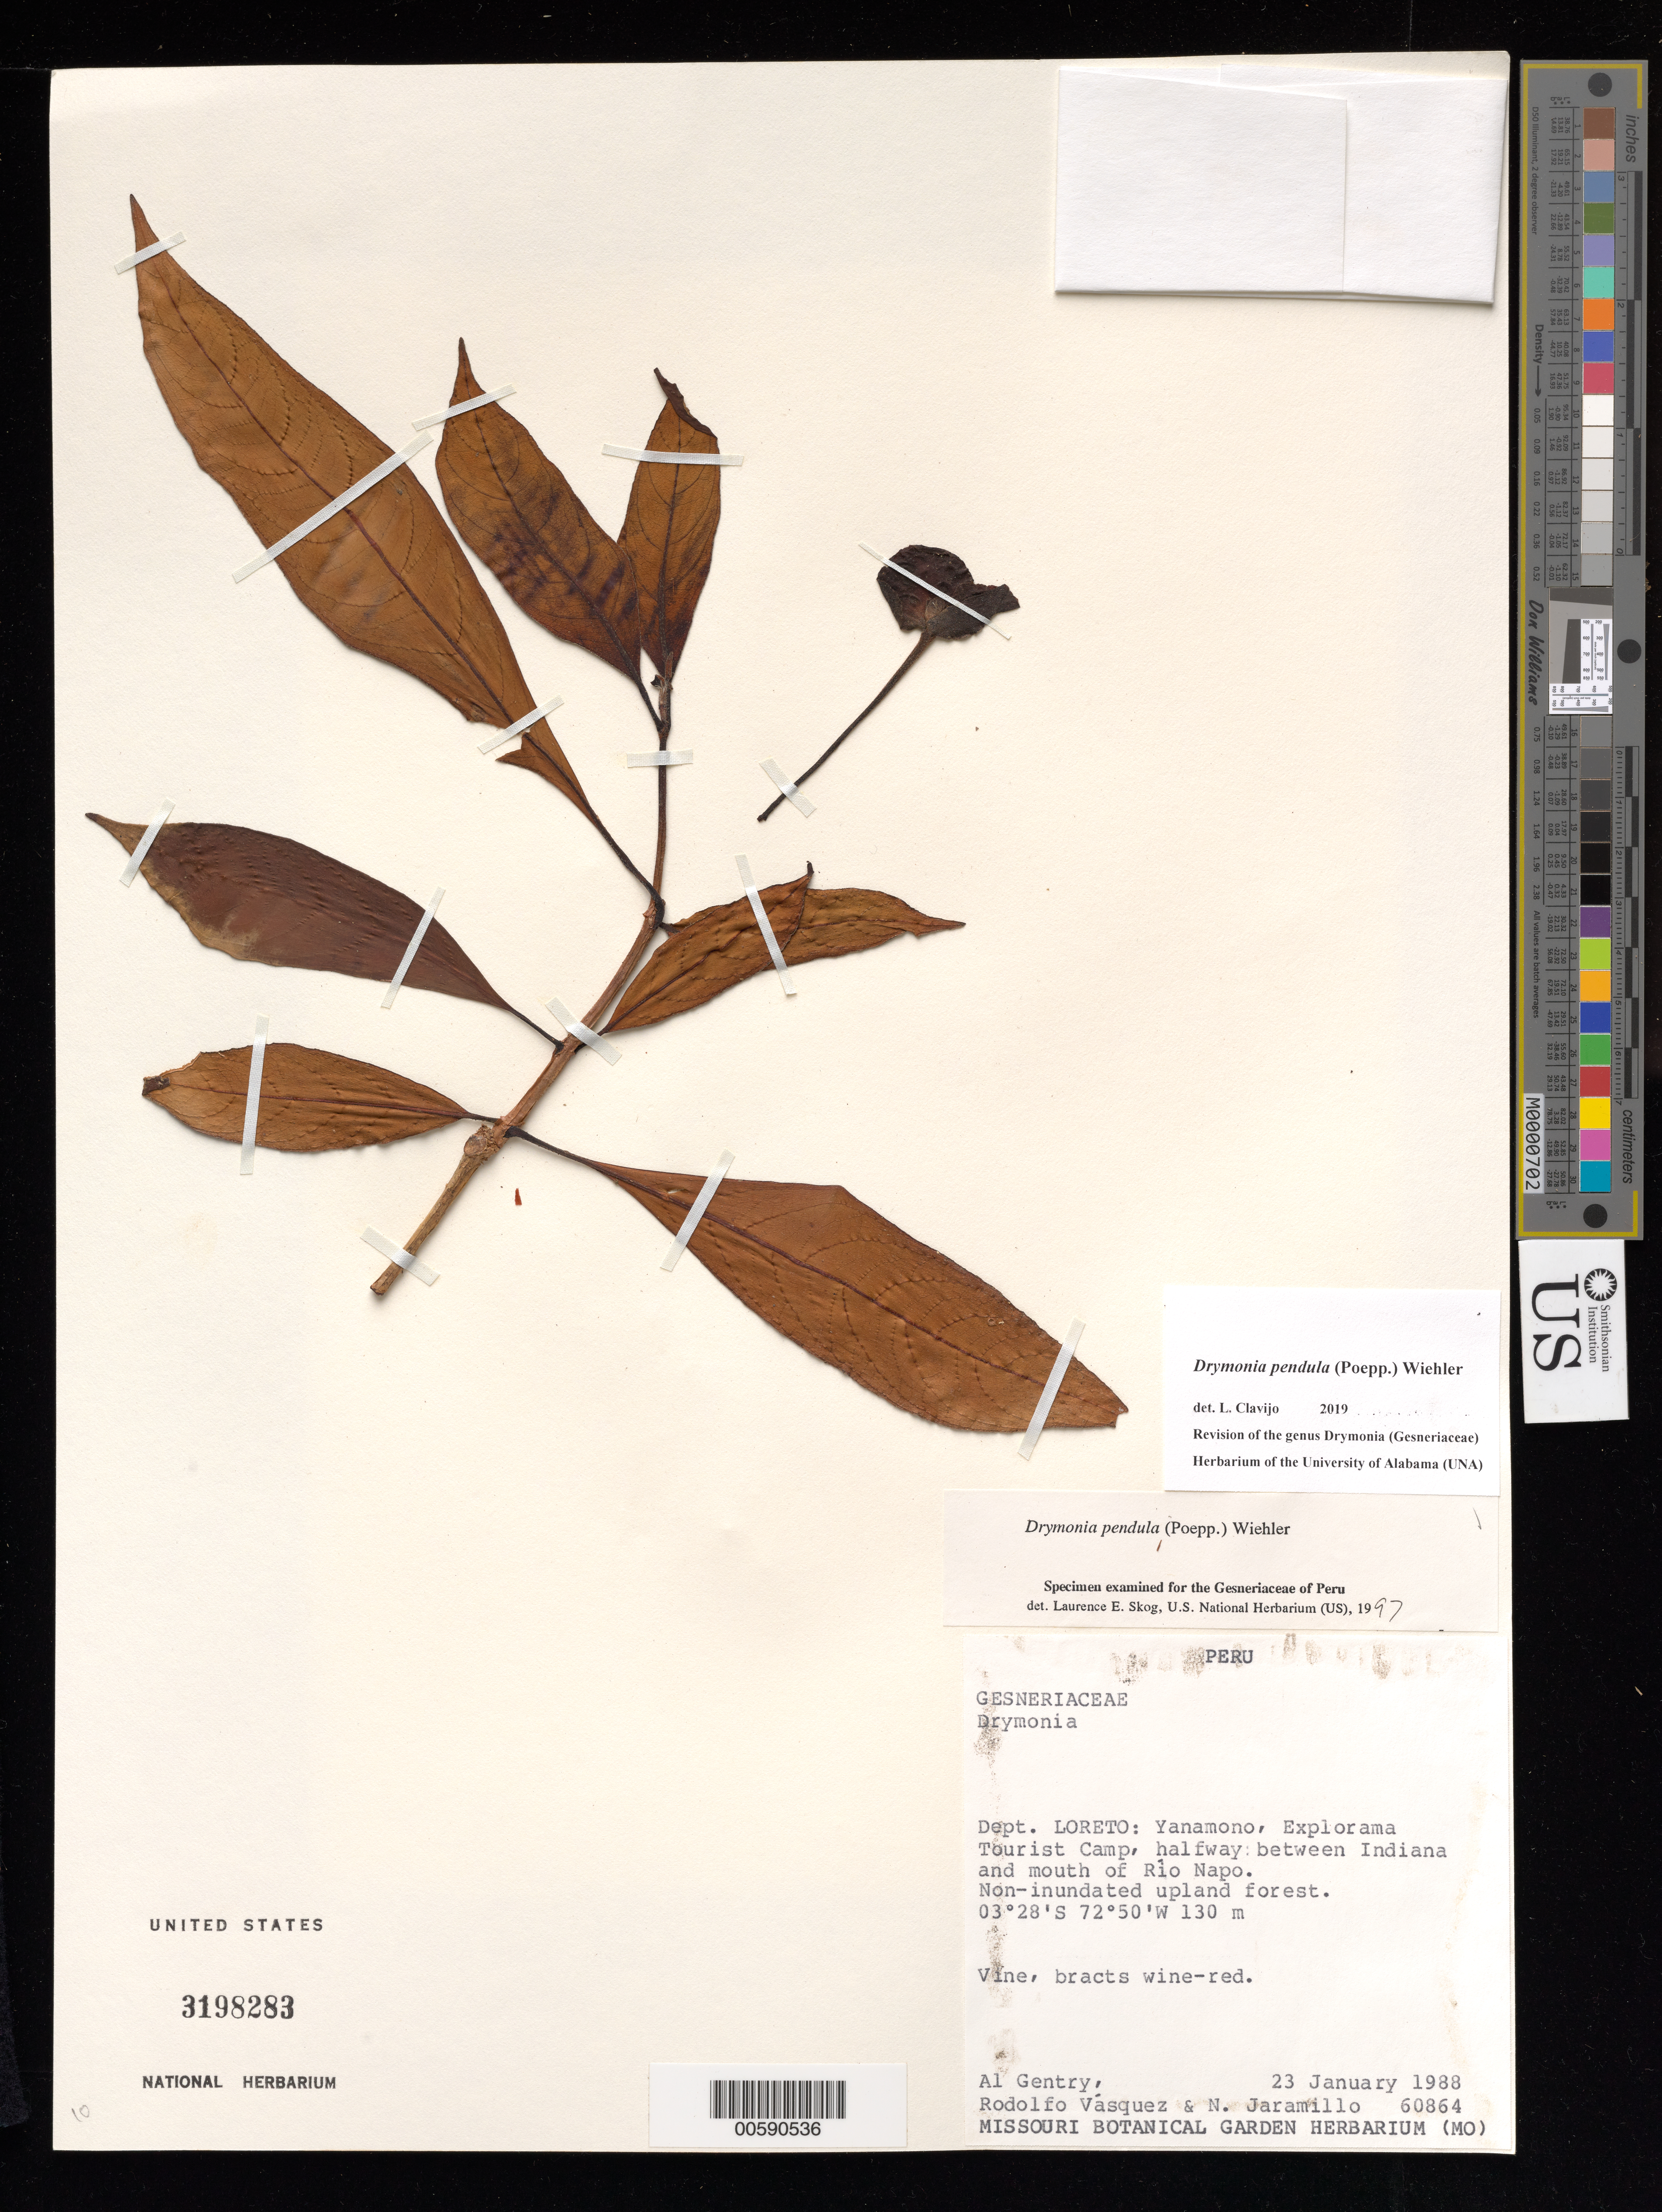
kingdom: Plantae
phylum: Tracheophyta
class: Magnoliopsida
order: Lamiales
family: Gesneriaceae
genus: Drymonia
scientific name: Drymonia pendula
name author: (Poepp.) Wiehler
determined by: Skog, Laurence E.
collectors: A. H. Gentry, R. Vásquez & N. Jaramillo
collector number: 60864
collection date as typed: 23 Jan 1988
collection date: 1988-01-23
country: Peru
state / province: Loreto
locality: Yanamono, Explorama Tourist Camp, halfway between Indiana and mouth of Río Napo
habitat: Non-inundated upland forest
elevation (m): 130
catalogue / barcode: US 3198283